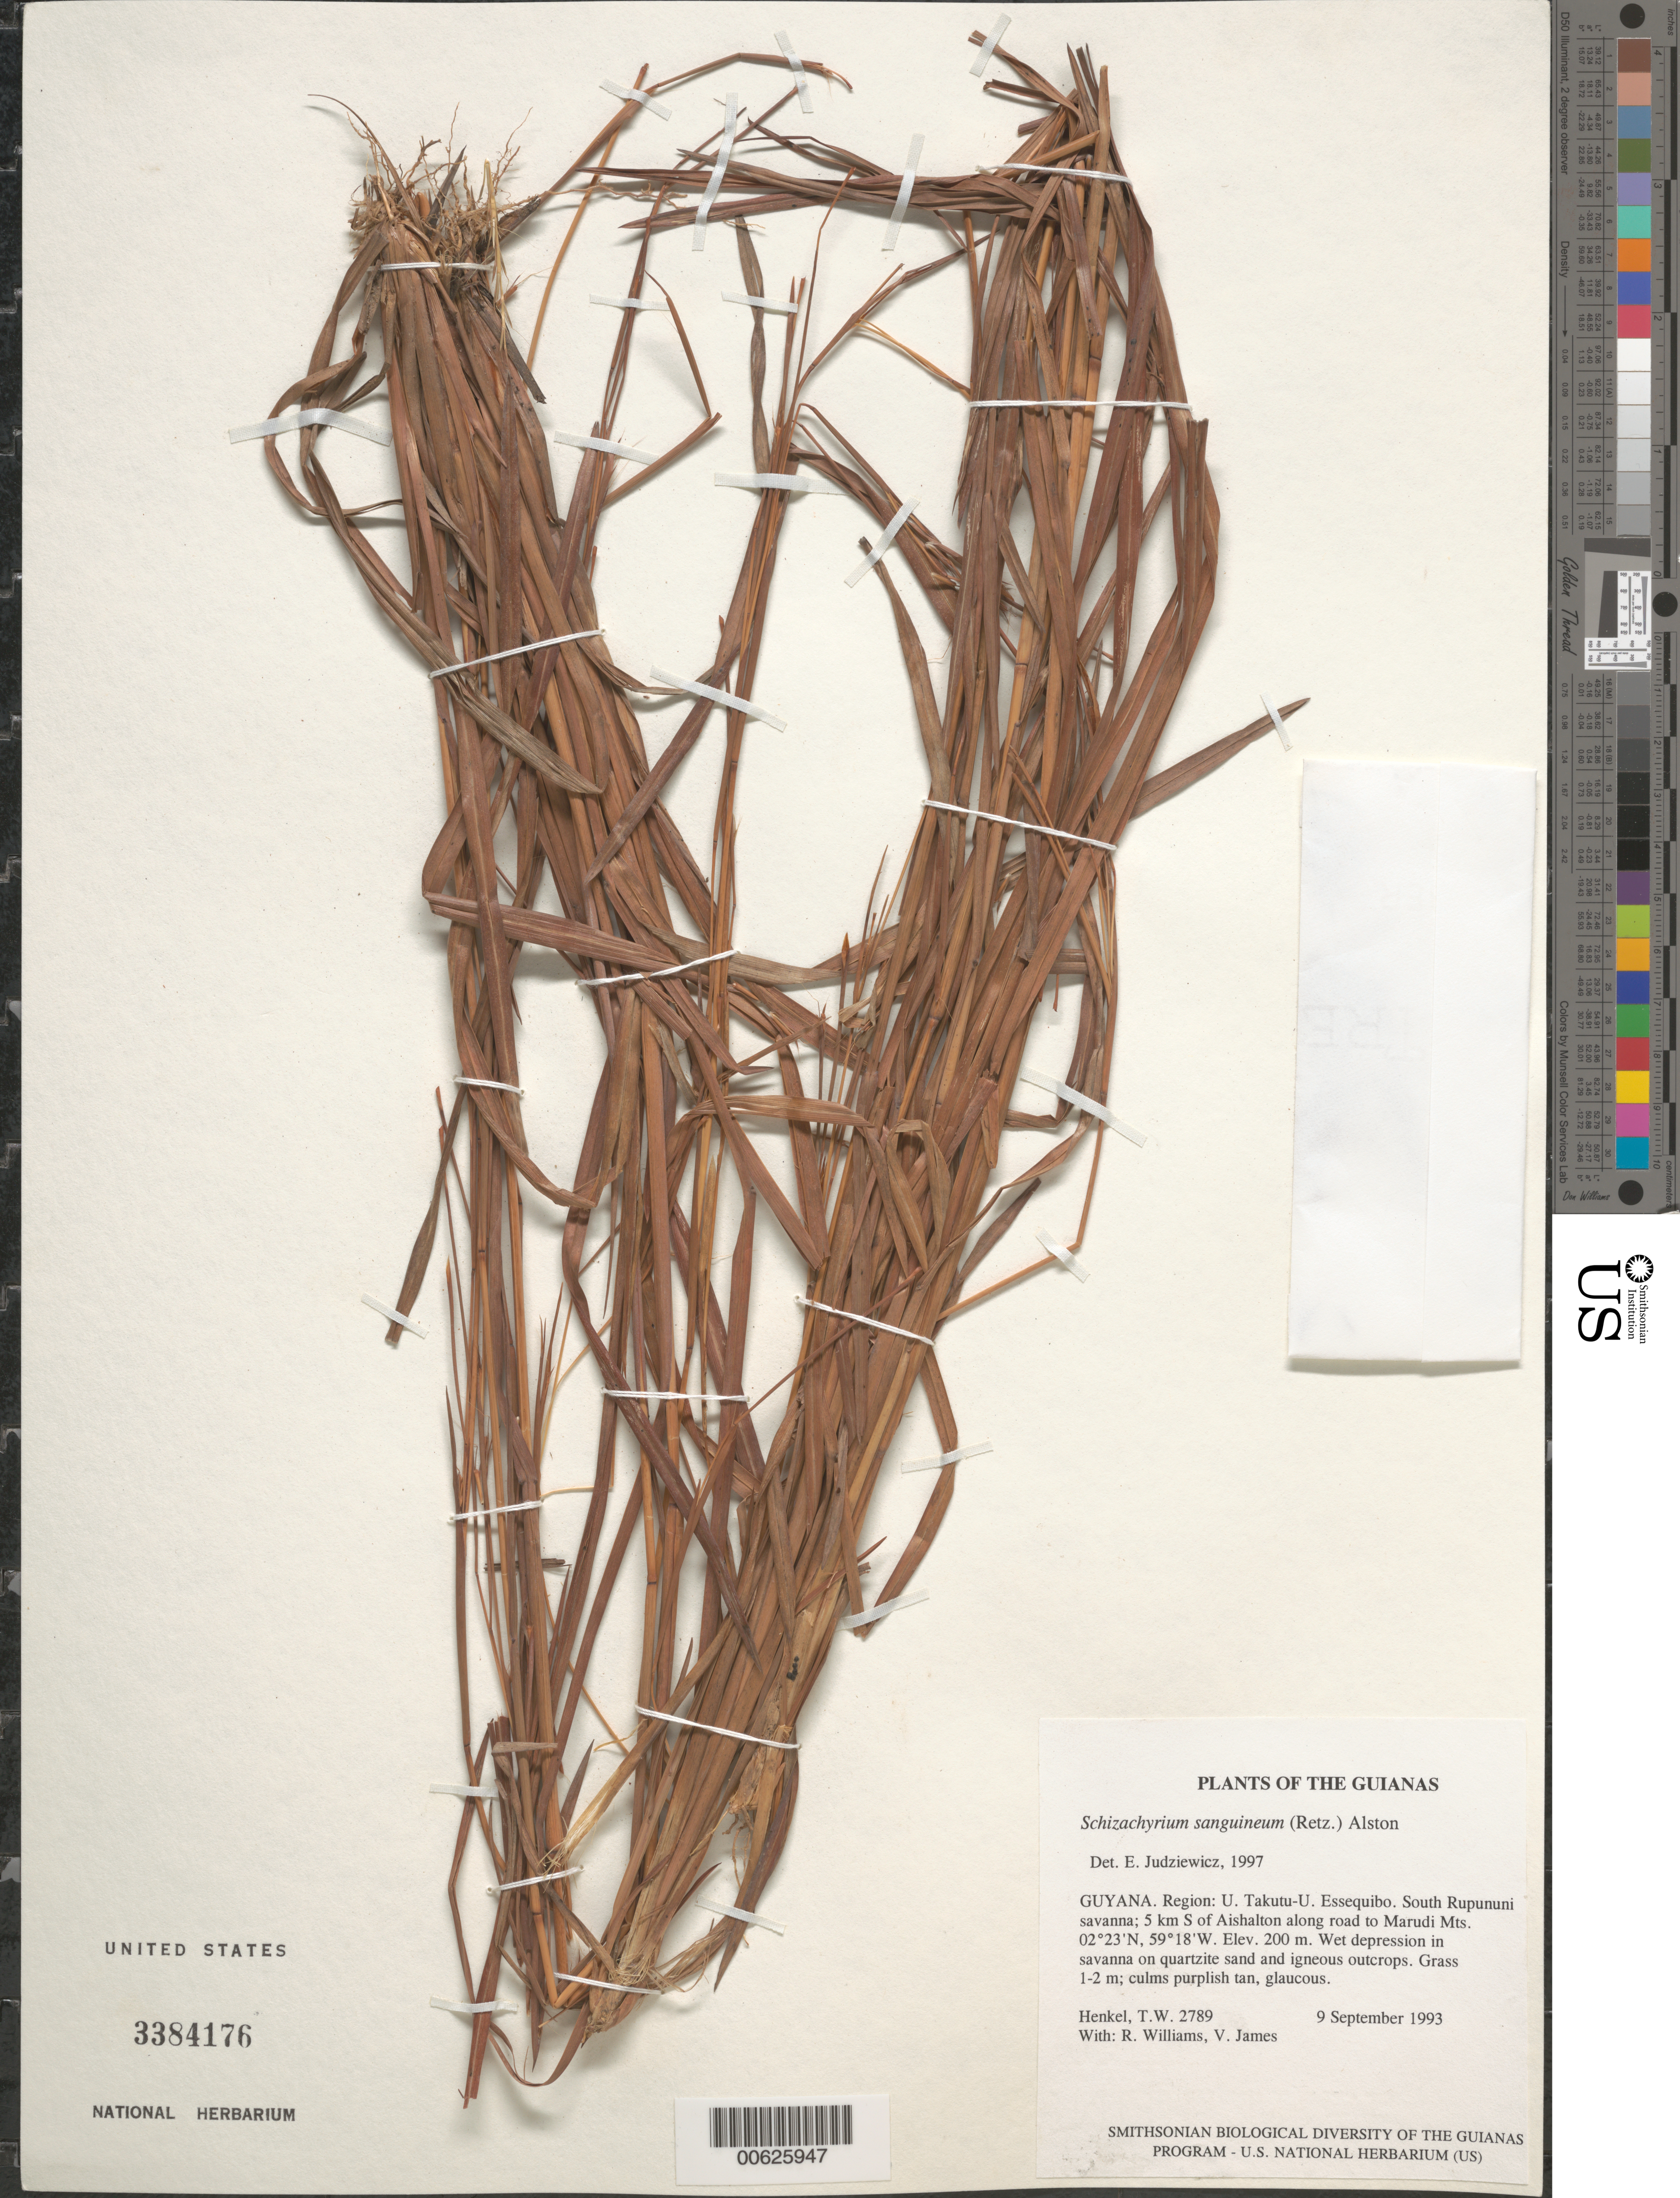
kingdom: Plantae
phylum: Tracheophyta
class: Liliopsida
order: Poales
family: Poaceae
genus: Schizachyrium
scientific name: Schizachyrium sanguineum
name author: (Retz.) Alston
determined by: Judziewicz, E. J.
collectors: T. Henkel, R. Williams & V. James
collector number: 2789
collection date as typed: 9 September 1993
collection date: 1993-09-09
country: Guyana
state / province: U. Takutu-U. Essequibo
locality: South Rupununi savanna; 5 km S of Aishalton along road to Marudi Mts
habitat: Wet depression in savanna on quartzite sand and igneous outcrops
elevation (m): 200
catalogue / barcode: US 3384176